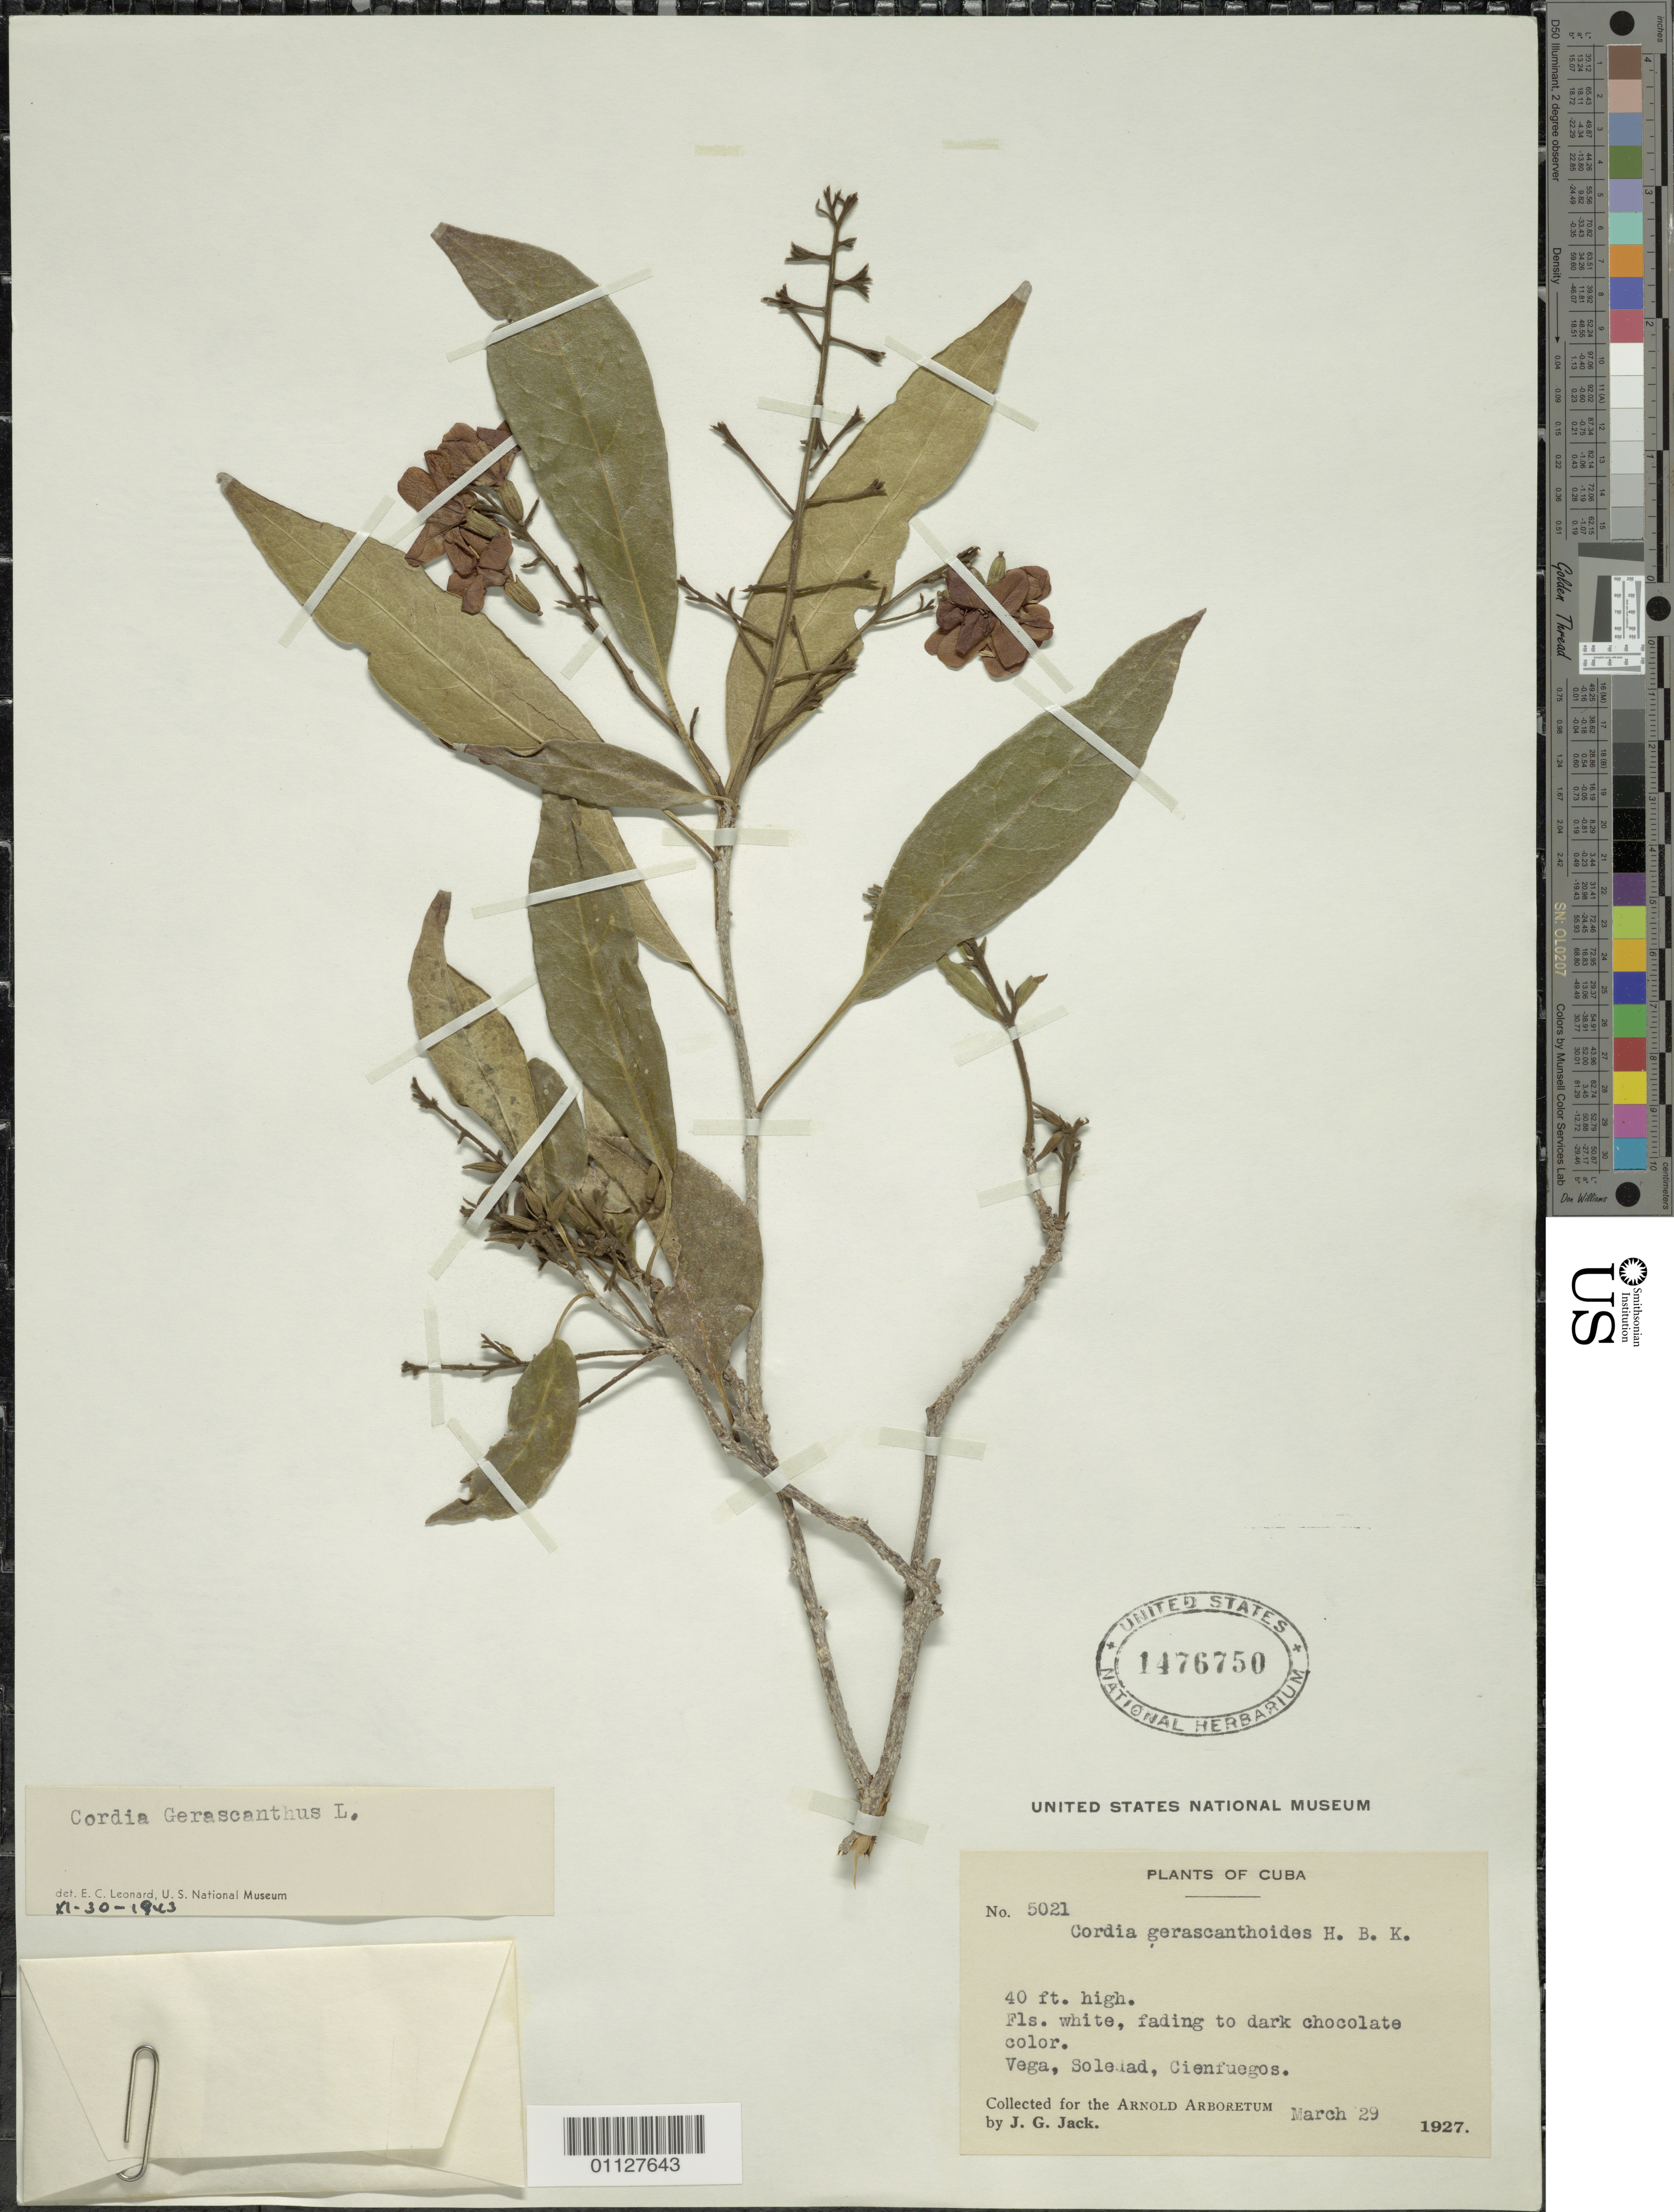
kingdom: Plantae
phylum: Tracheophyta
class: Magnoliopsida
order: Boraginales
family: Cordiaceae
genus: Cordia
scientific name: Cordia gerascanthus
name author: L.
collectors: J. G. Jack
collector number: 5021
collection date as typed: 29 Mar 1927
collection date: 1927-03-29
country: Cuba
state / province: Cienfuegos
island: Cuba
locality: Vega, Soledad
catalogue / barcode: US 1476750